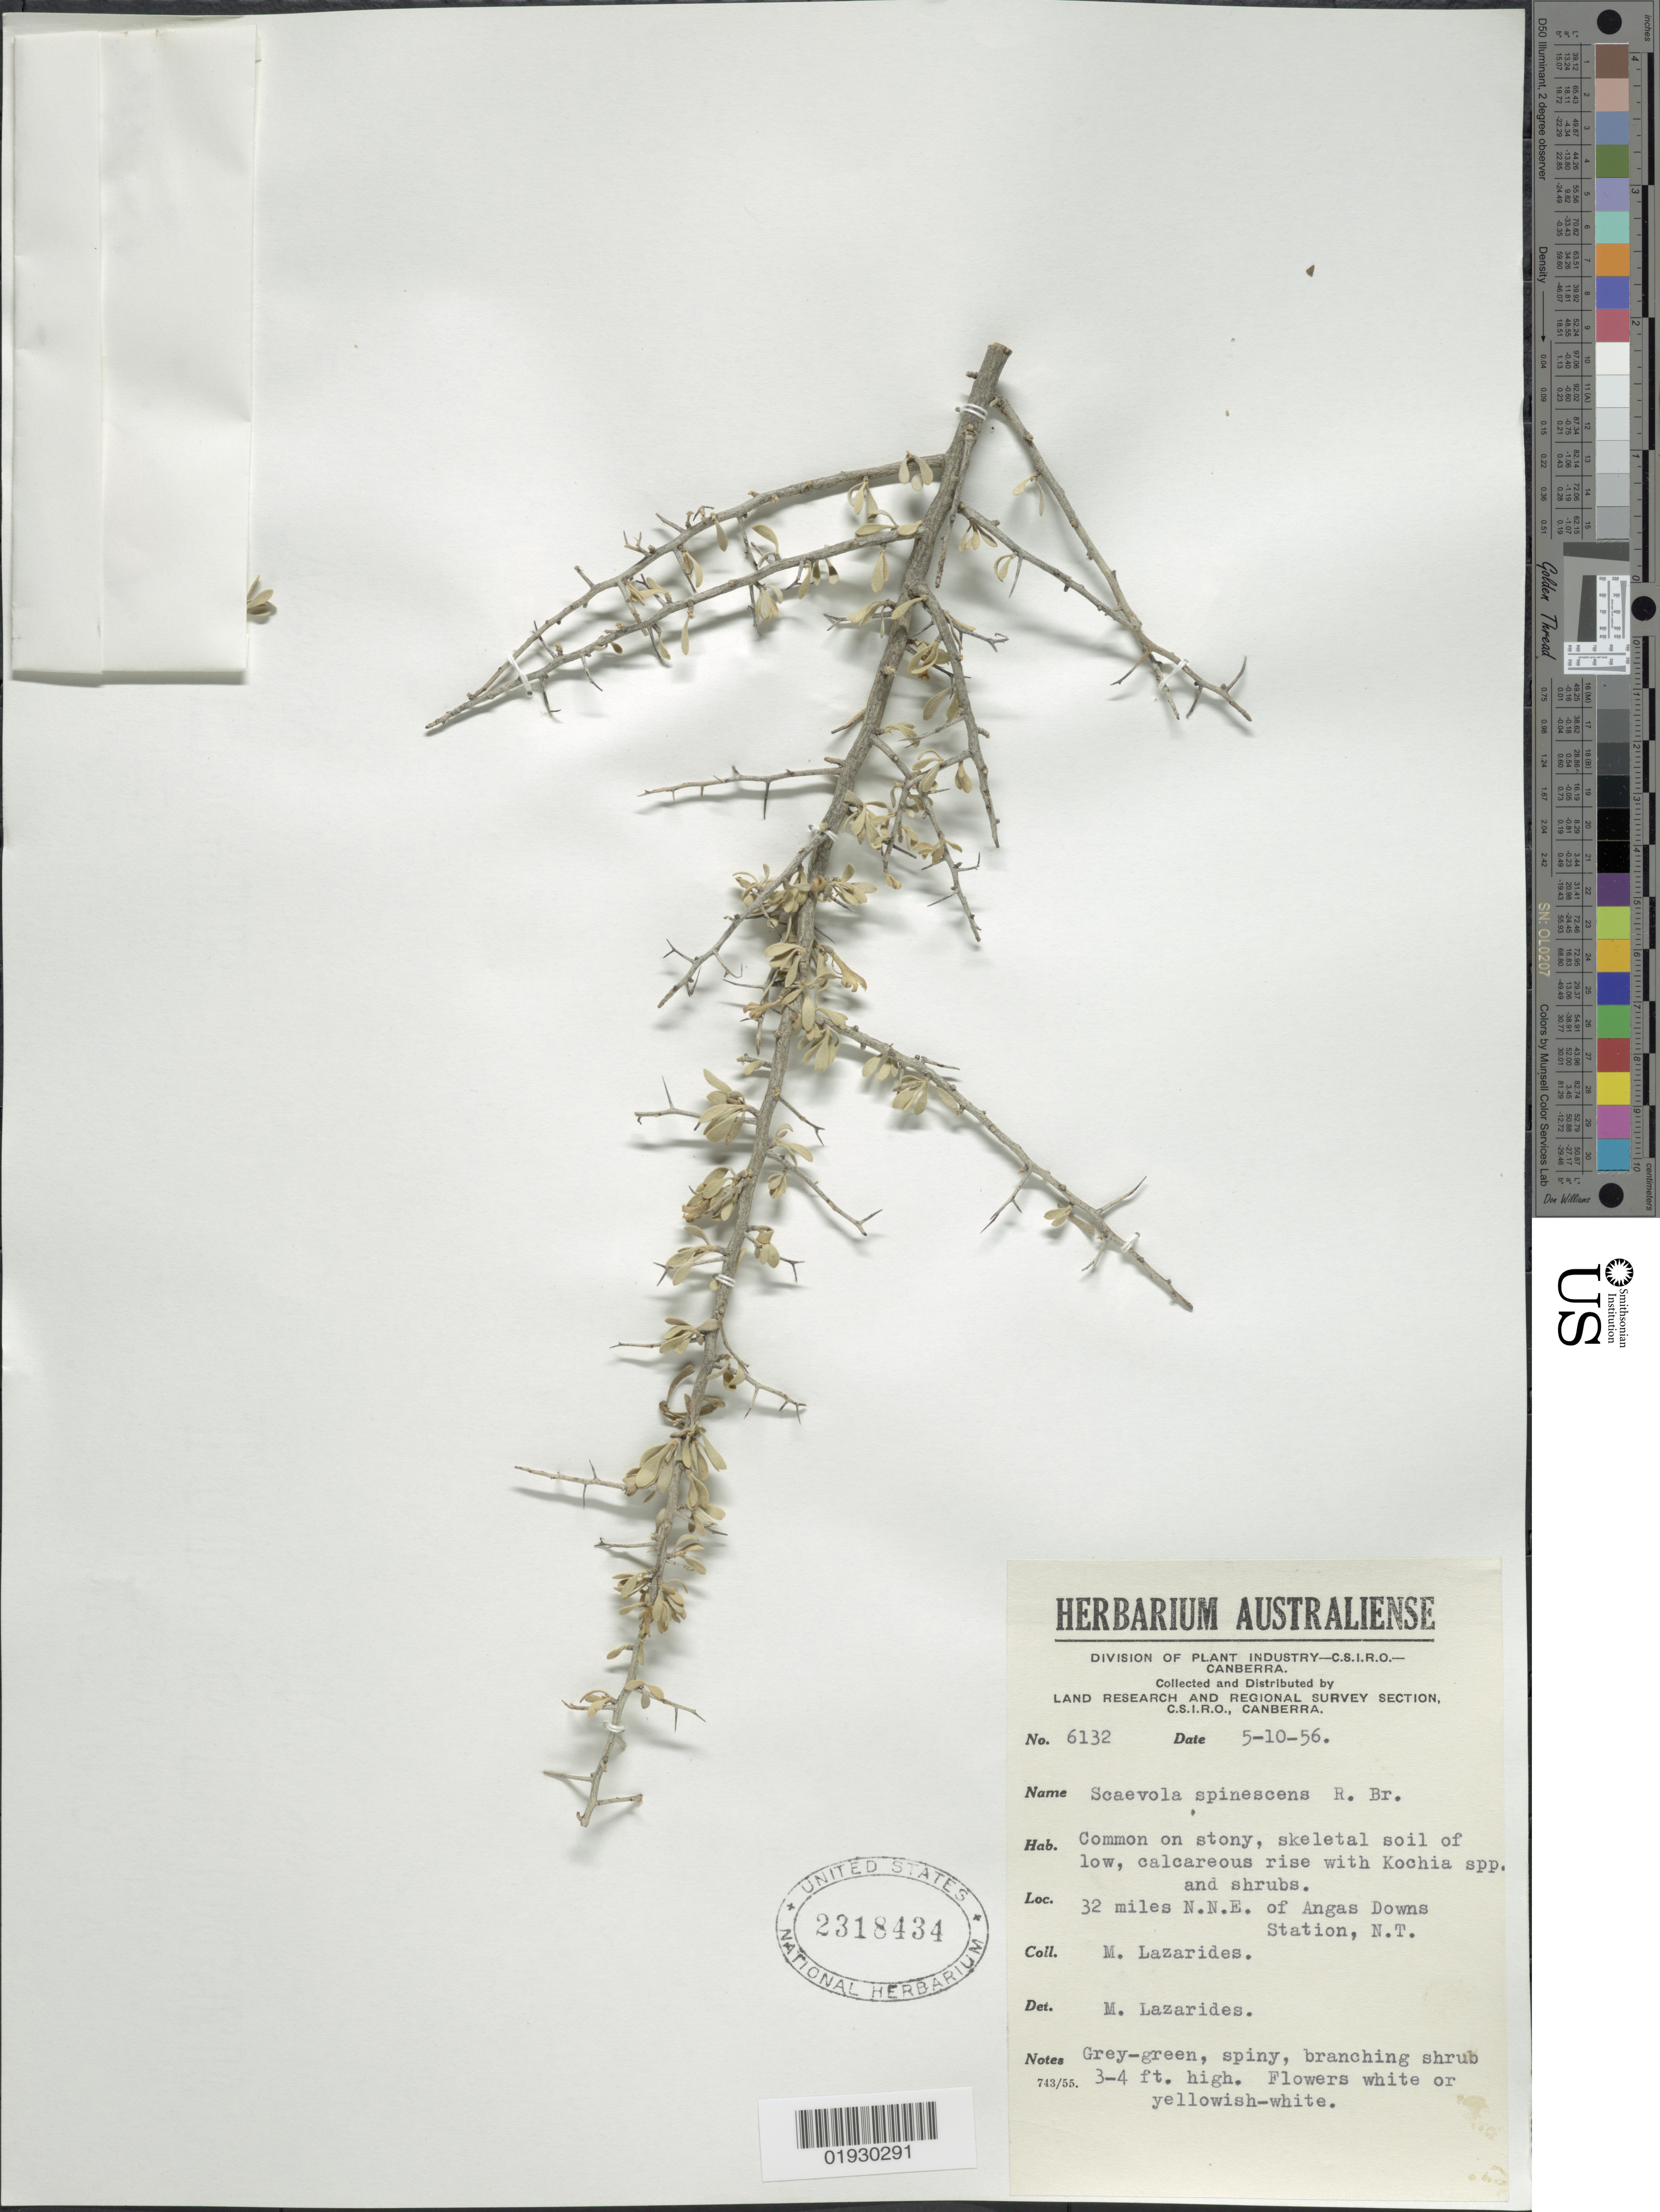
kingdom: Plantae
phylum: Tracheophyta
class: Magnoliopsida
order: Asterales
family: Goodeniaceae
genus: Scaevola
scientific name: Scaevola spinescens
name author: R. Br.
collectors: M. Lazarides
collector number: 6132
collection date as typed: Transcribed d/m/y: 5/10/56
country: Australia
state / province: Northern Territory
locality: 32 miles N.N.E. of Angas Downs Station, N.T.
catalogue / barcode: US 2318434